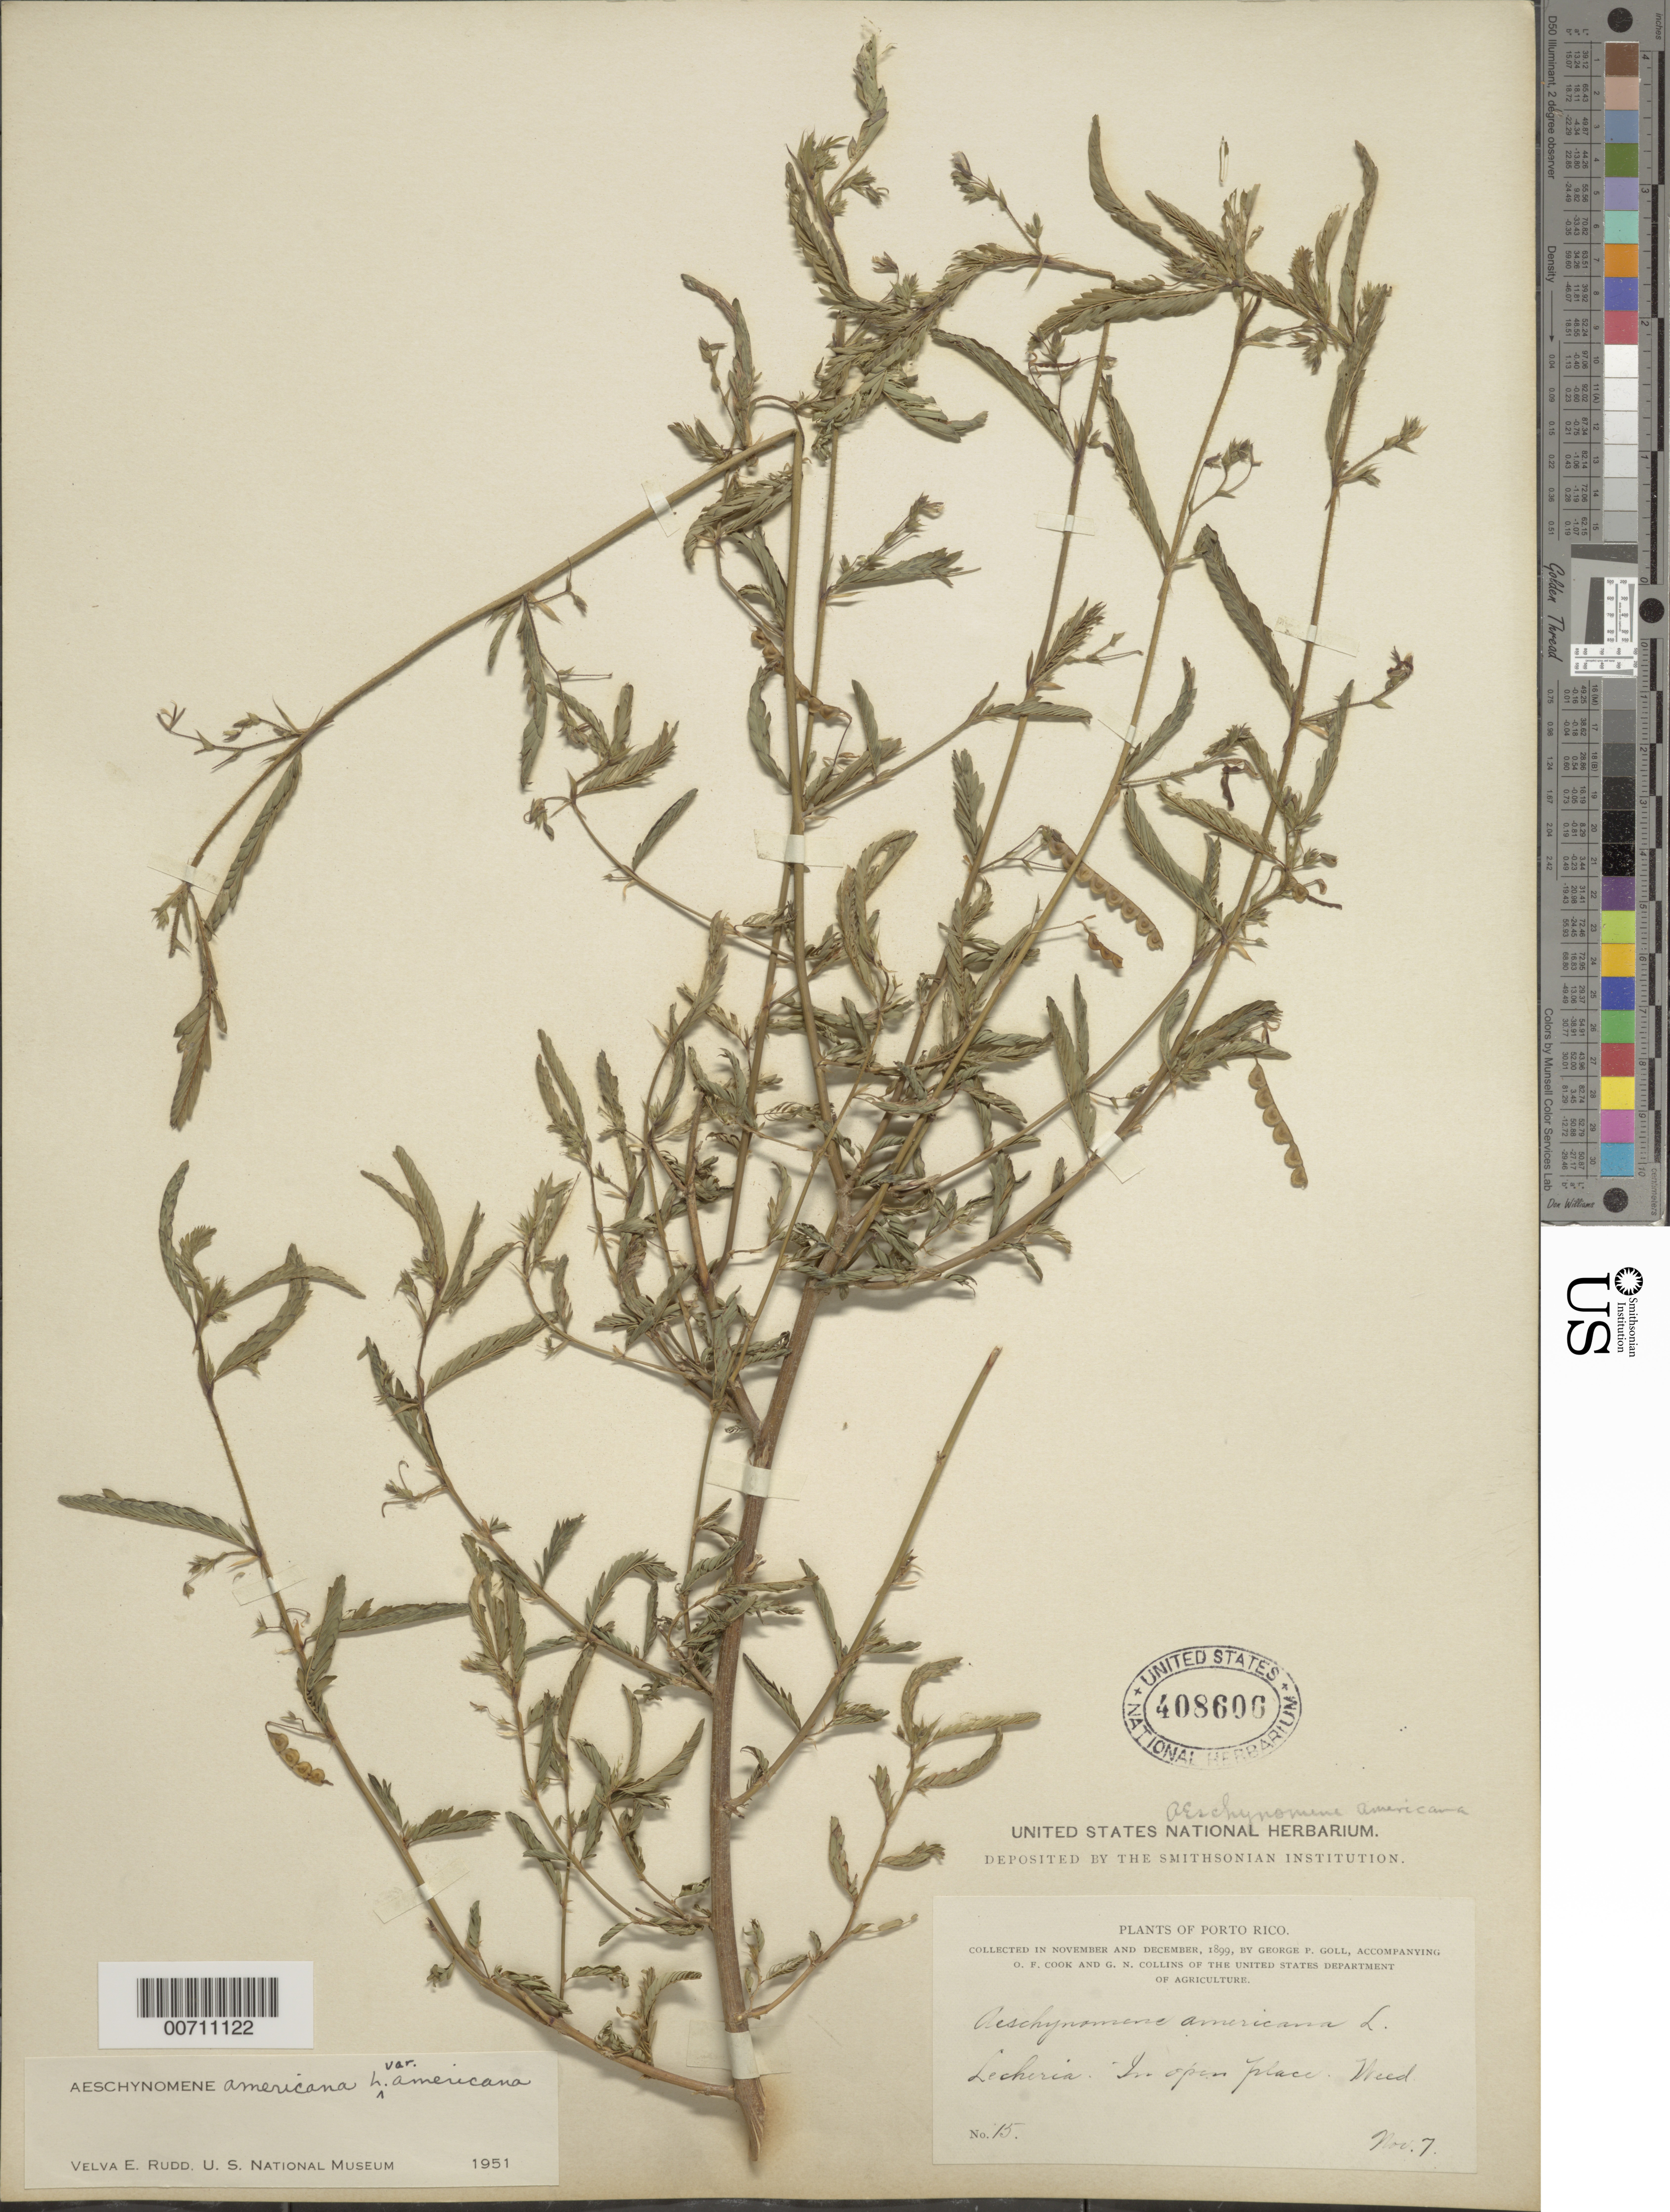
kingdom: Plantae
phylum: Tracheophyta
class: Magnoliopsida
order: Fabales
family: Fabaceae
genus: Aeschynomene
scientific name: Aeschynomene americana var. americana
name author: L.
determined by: Rudd, V. E.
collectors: G. Goll, O. F. Cook & G. Collins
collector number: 15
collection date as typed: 07 Nov 1899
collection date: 1899-11-07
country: Puerto Rico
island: Greater Antilles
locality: Lecheria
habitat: In open place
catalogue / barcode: US 408606